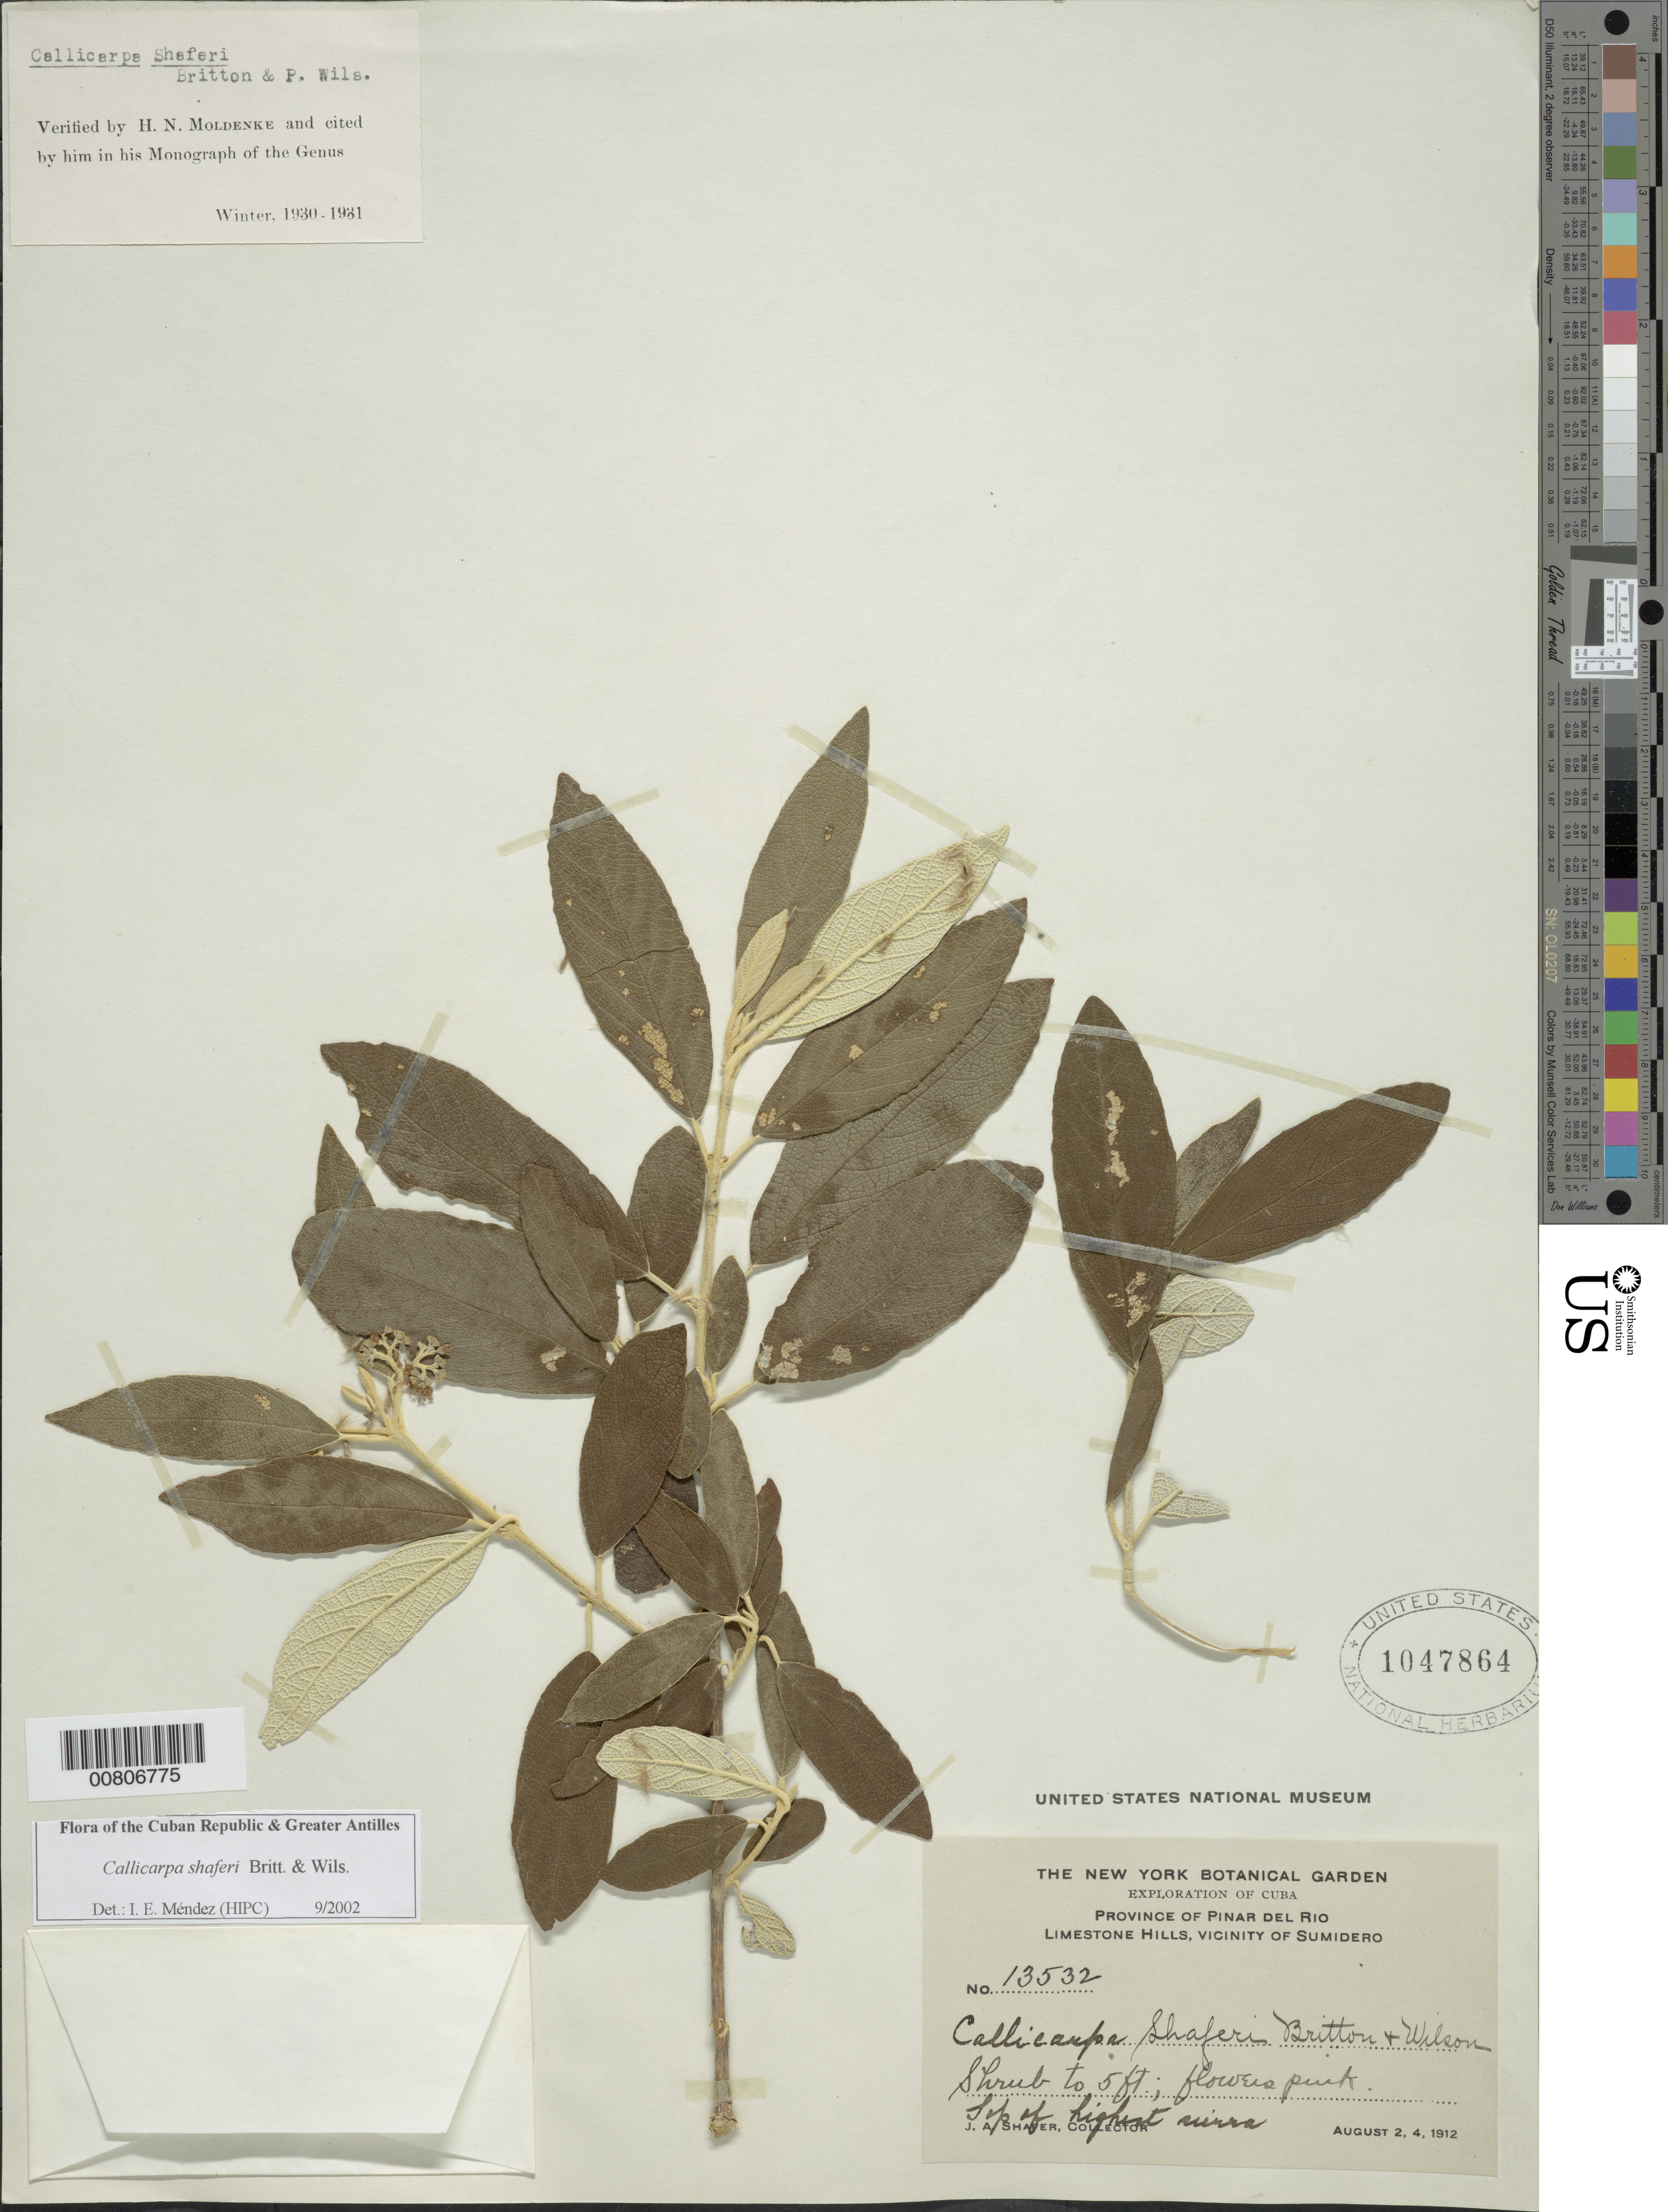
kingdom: Plantae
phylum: Tracheophyta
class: Magnoliopsida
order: Lamiales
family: Lamiaceae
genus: Callicarpa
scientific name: Callicarpa shaferi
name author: Britton & P. Wilson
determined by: Méndez, Isidro E., (HIPC)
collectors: J. A. Shafer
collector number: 13532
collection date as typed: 02 Aug 1912 and 04 Aug 1912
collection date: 1912-08-02,1912-08-04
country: Cuba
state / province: Pinar del Rio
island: Cuba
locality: Sumidero vicinity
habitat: Top of highest sierra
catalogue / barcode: US 1047864